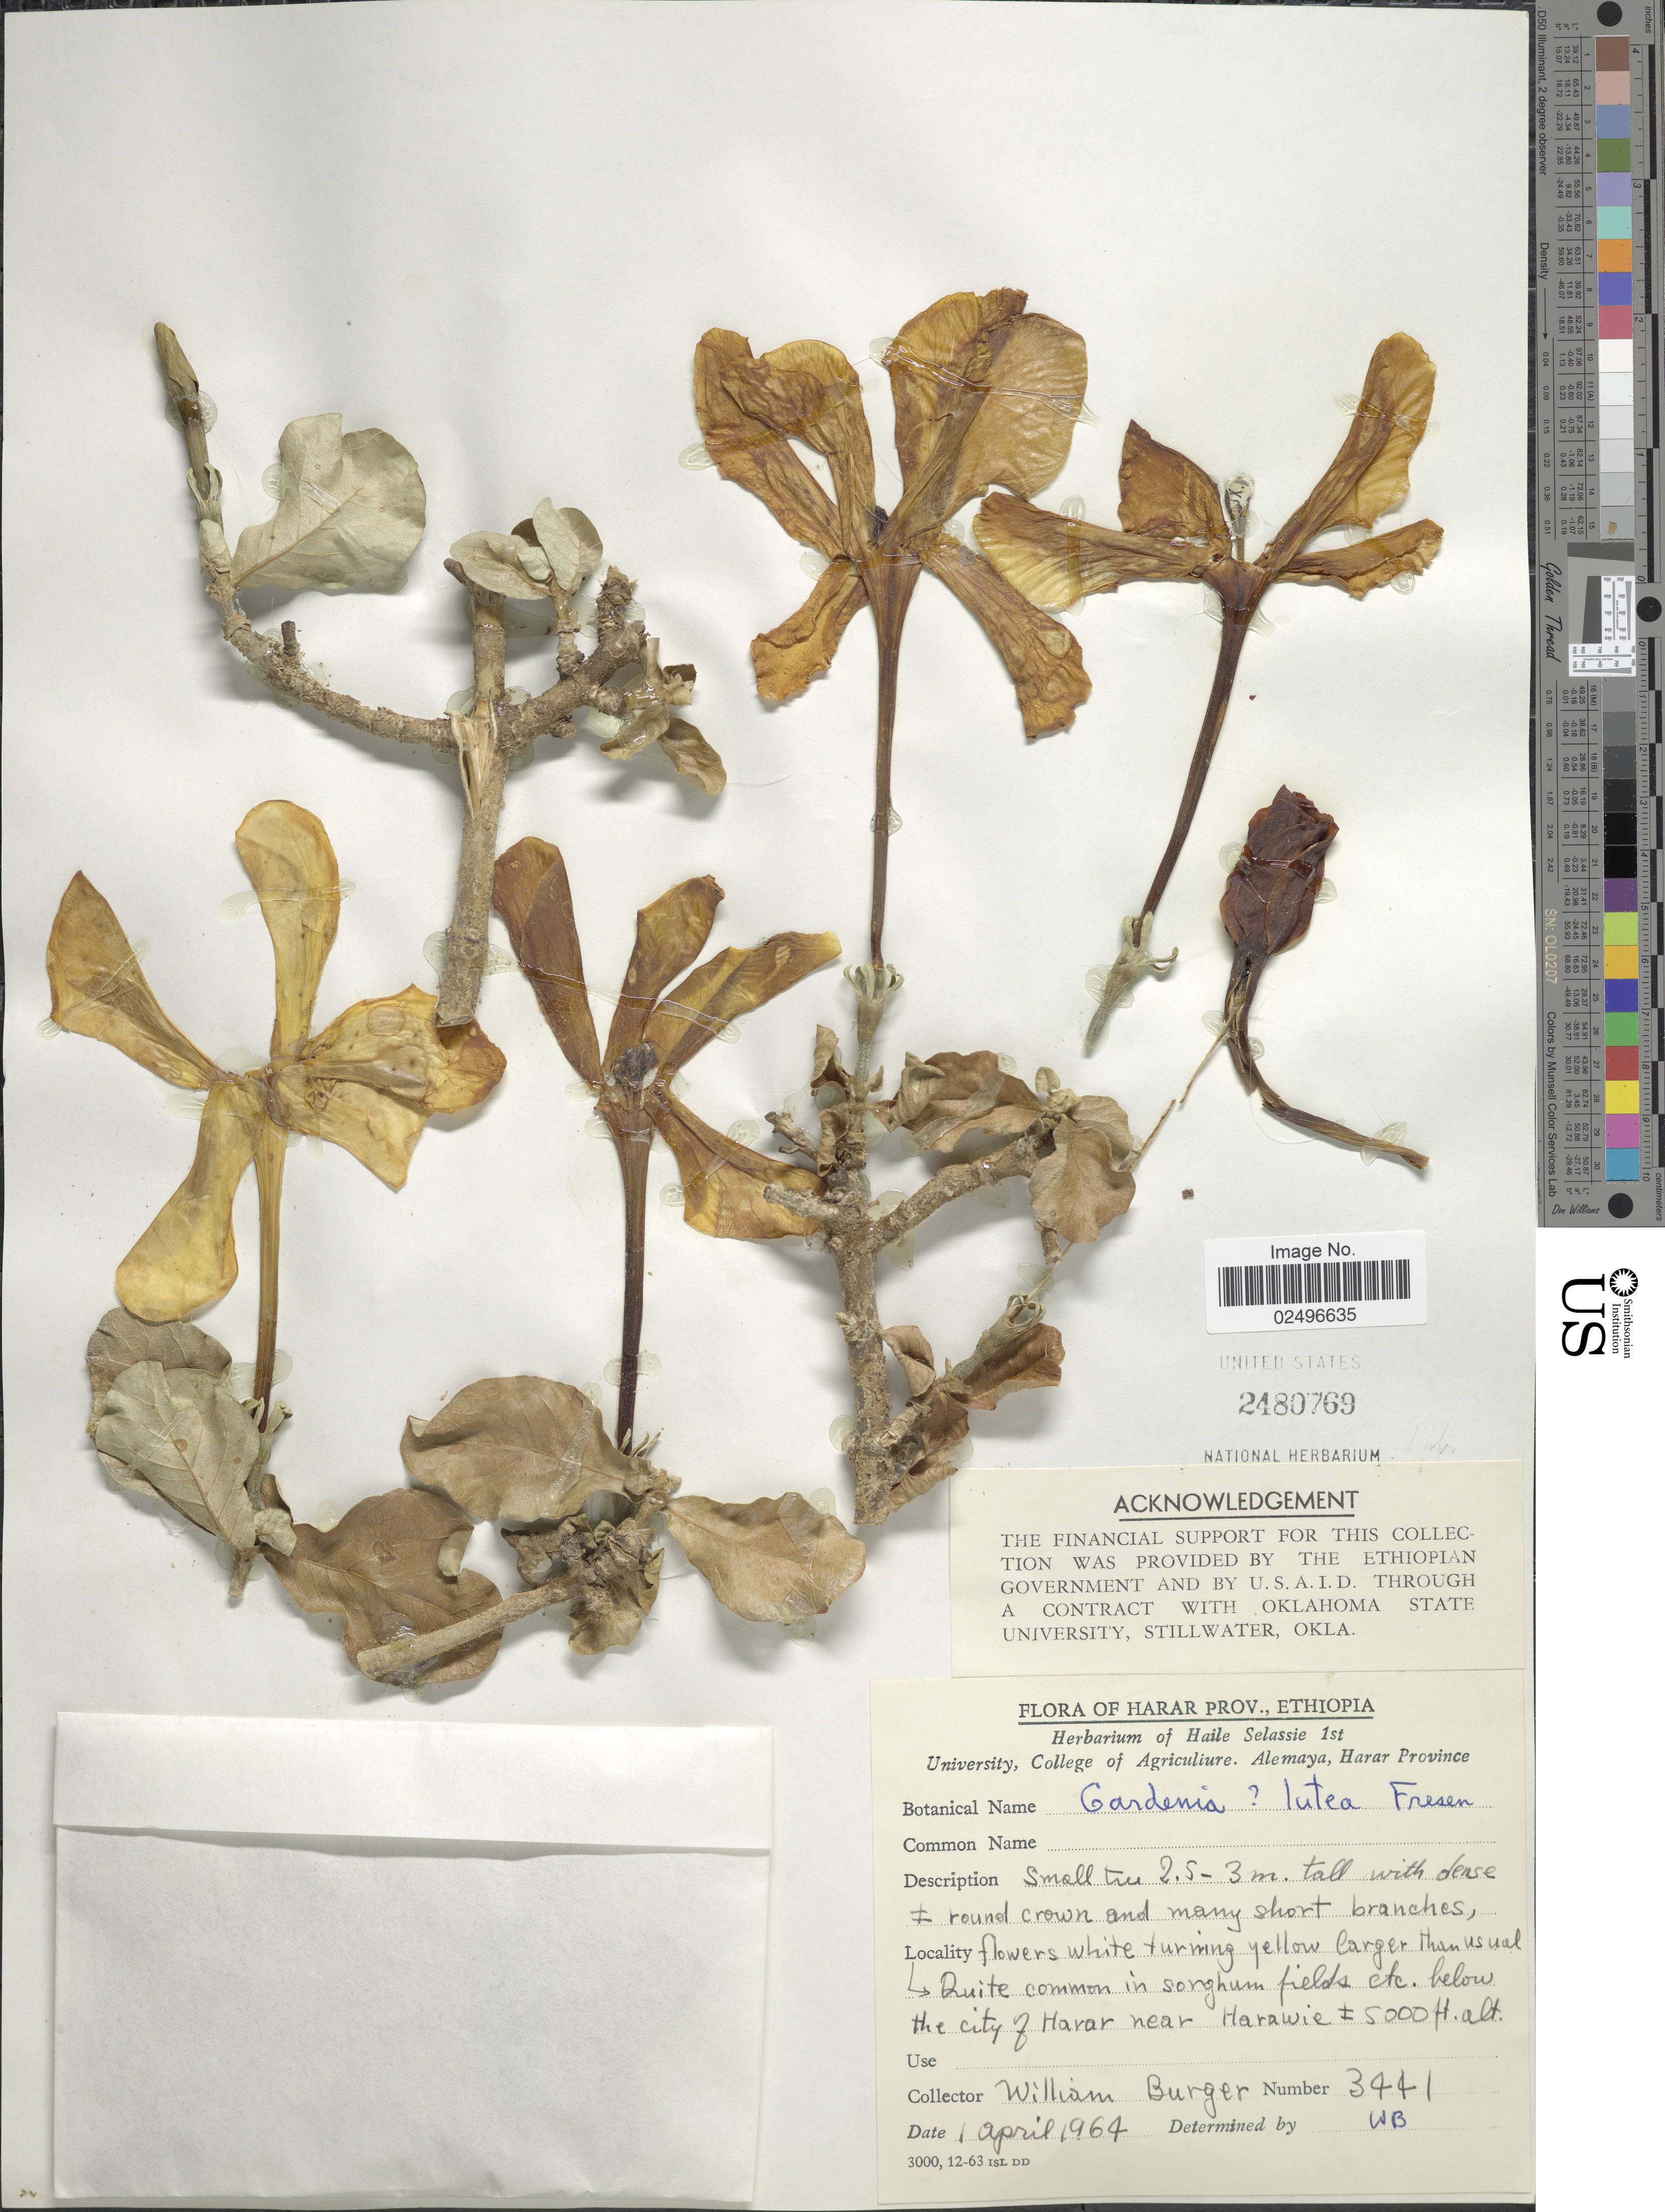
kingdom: Plantae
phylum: Tracheophyta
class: Magnoliopsida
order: Gentianales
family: Rubiaceae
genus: Gardenia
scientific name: Gardenia lutea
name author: Fresen.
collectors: W. Burger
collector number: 3441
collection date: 1964-04-01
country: Ethiopia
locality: Harar Prov. Below the city of Harar near Harawie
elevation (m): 1524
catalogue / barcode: US 2480769